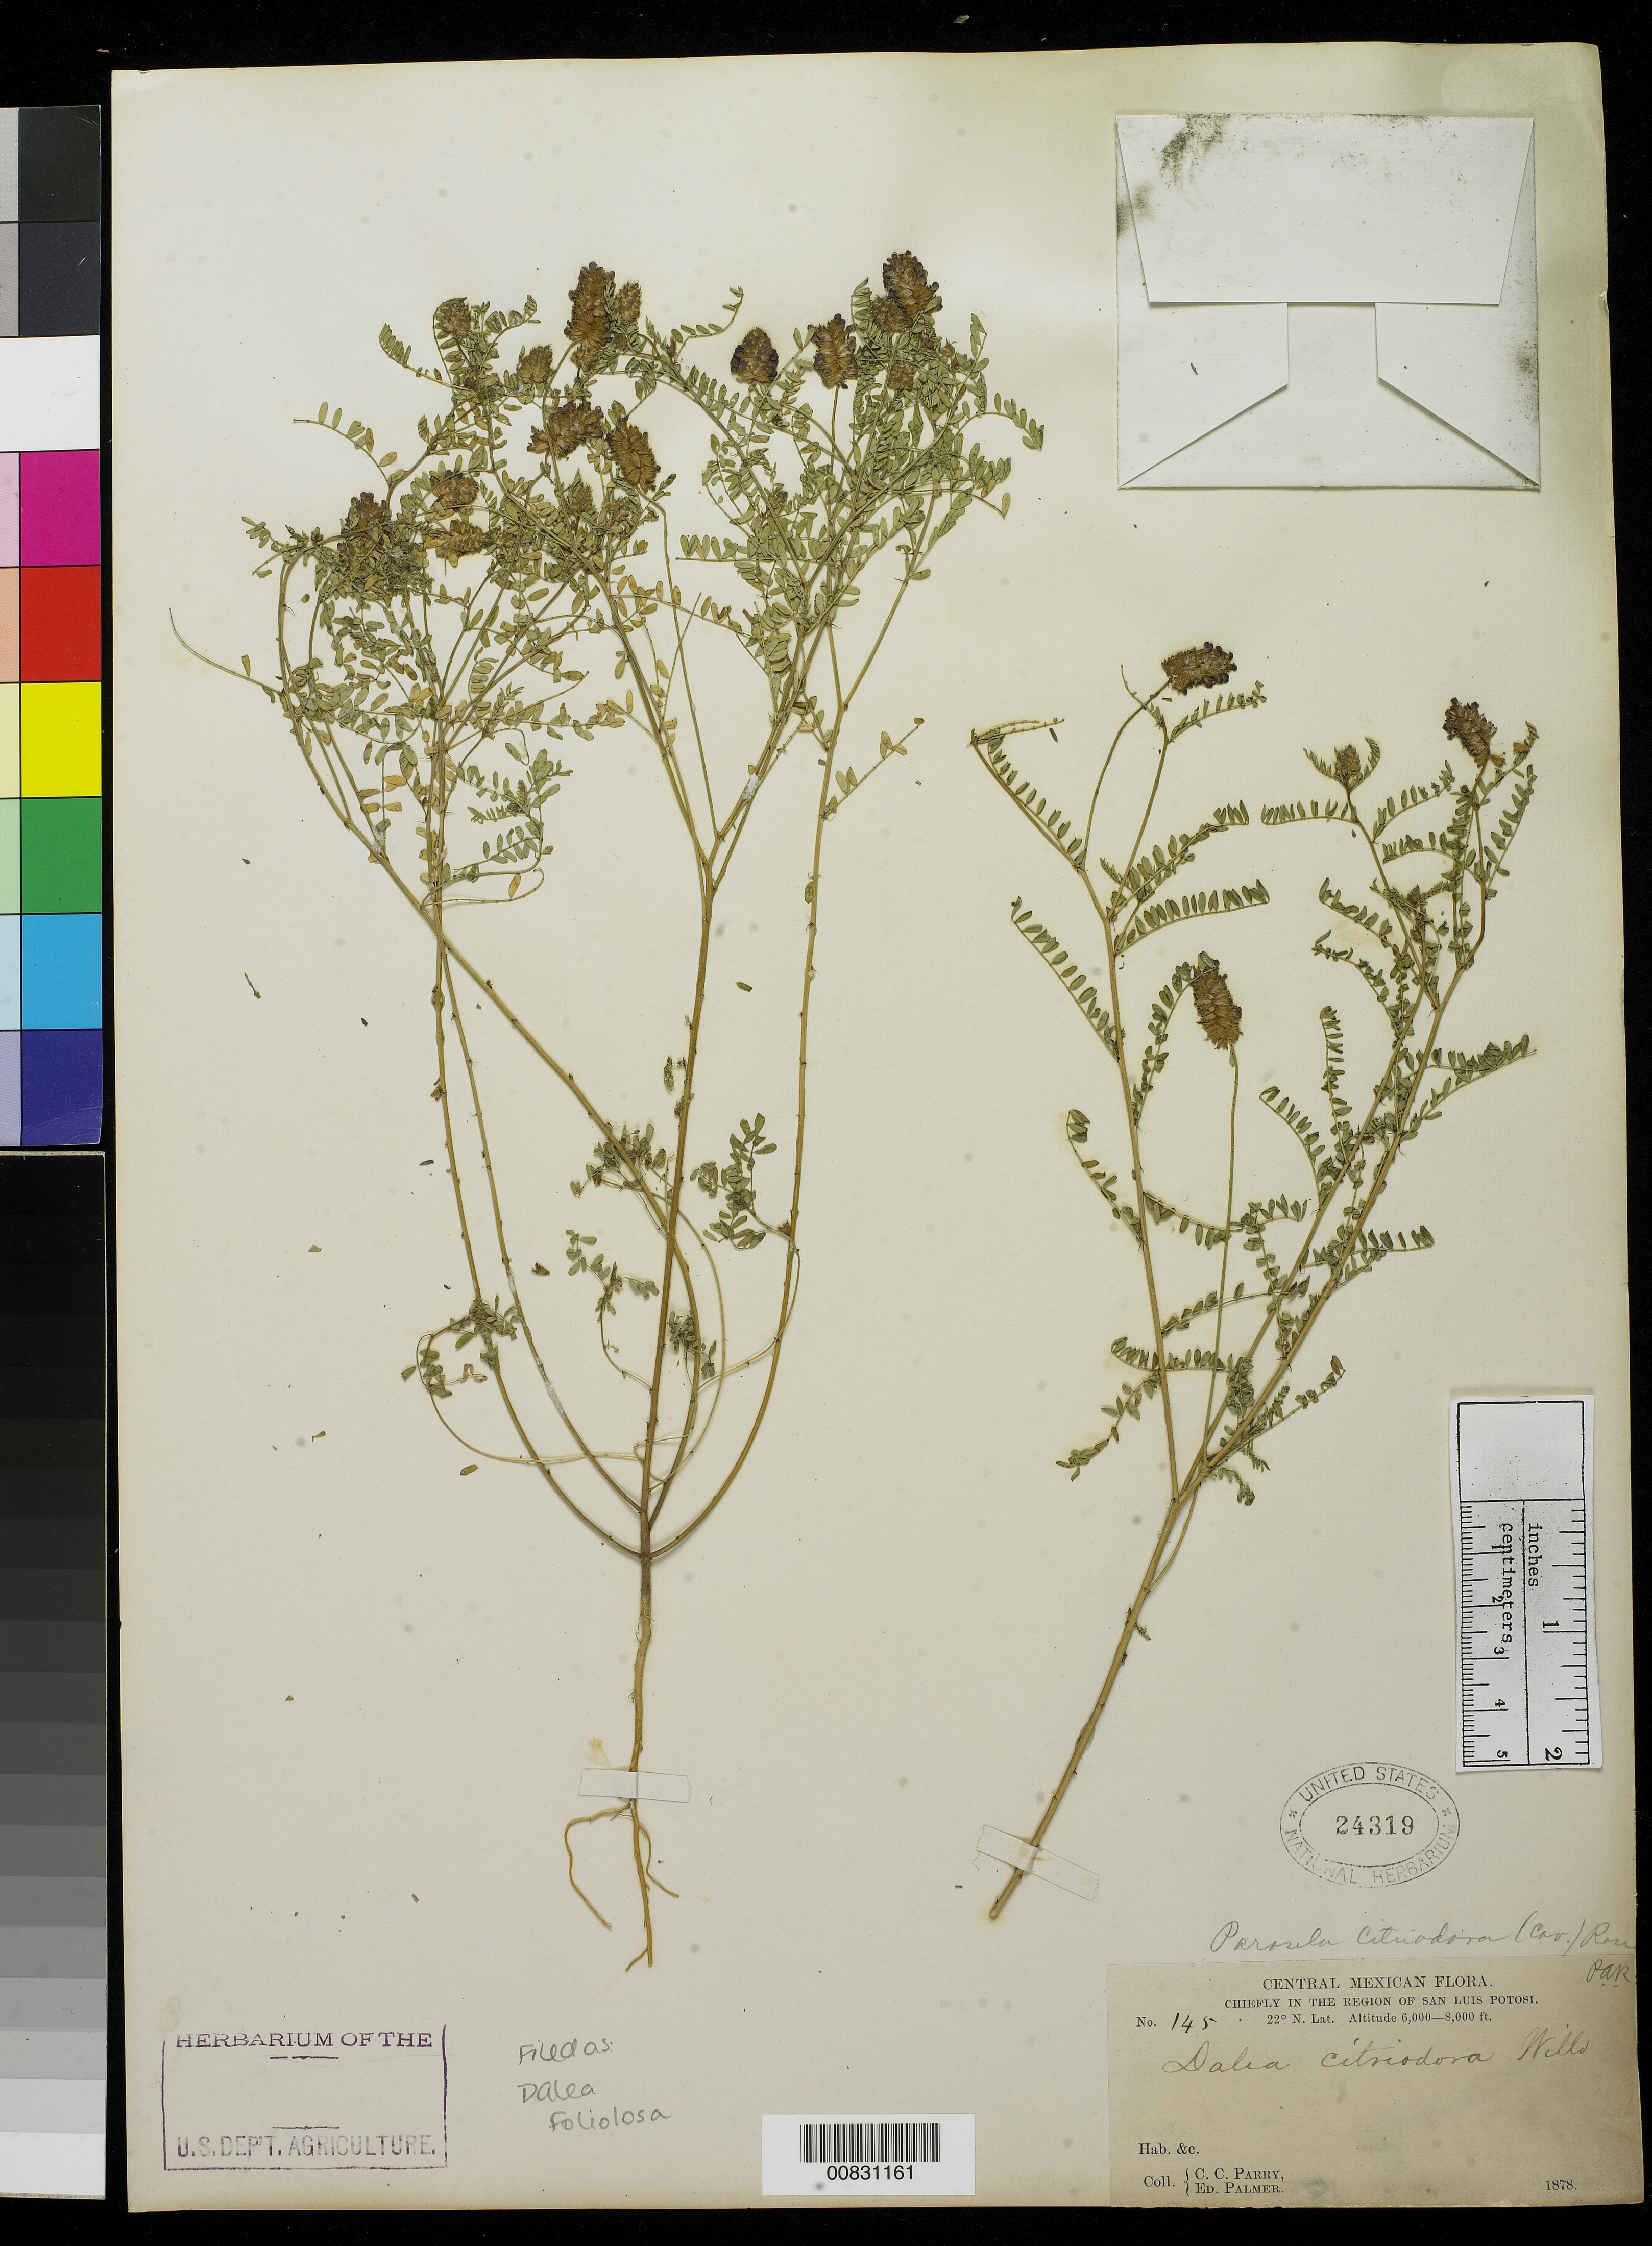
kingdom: Plantae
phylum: Tracheophyta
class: Magnoliopsida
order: Fabales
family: Fabaceae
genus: Dalea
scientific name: Dalea foliolosa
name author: (Aiton) Barneby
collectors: C. C. Parry & E. Palmer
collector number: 145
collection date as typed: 1878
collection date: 1878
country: Mexico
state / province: San Luis Potosí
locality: Chiefly in the region of San Luis Potosí.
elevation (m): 1829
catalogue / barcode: US 24319